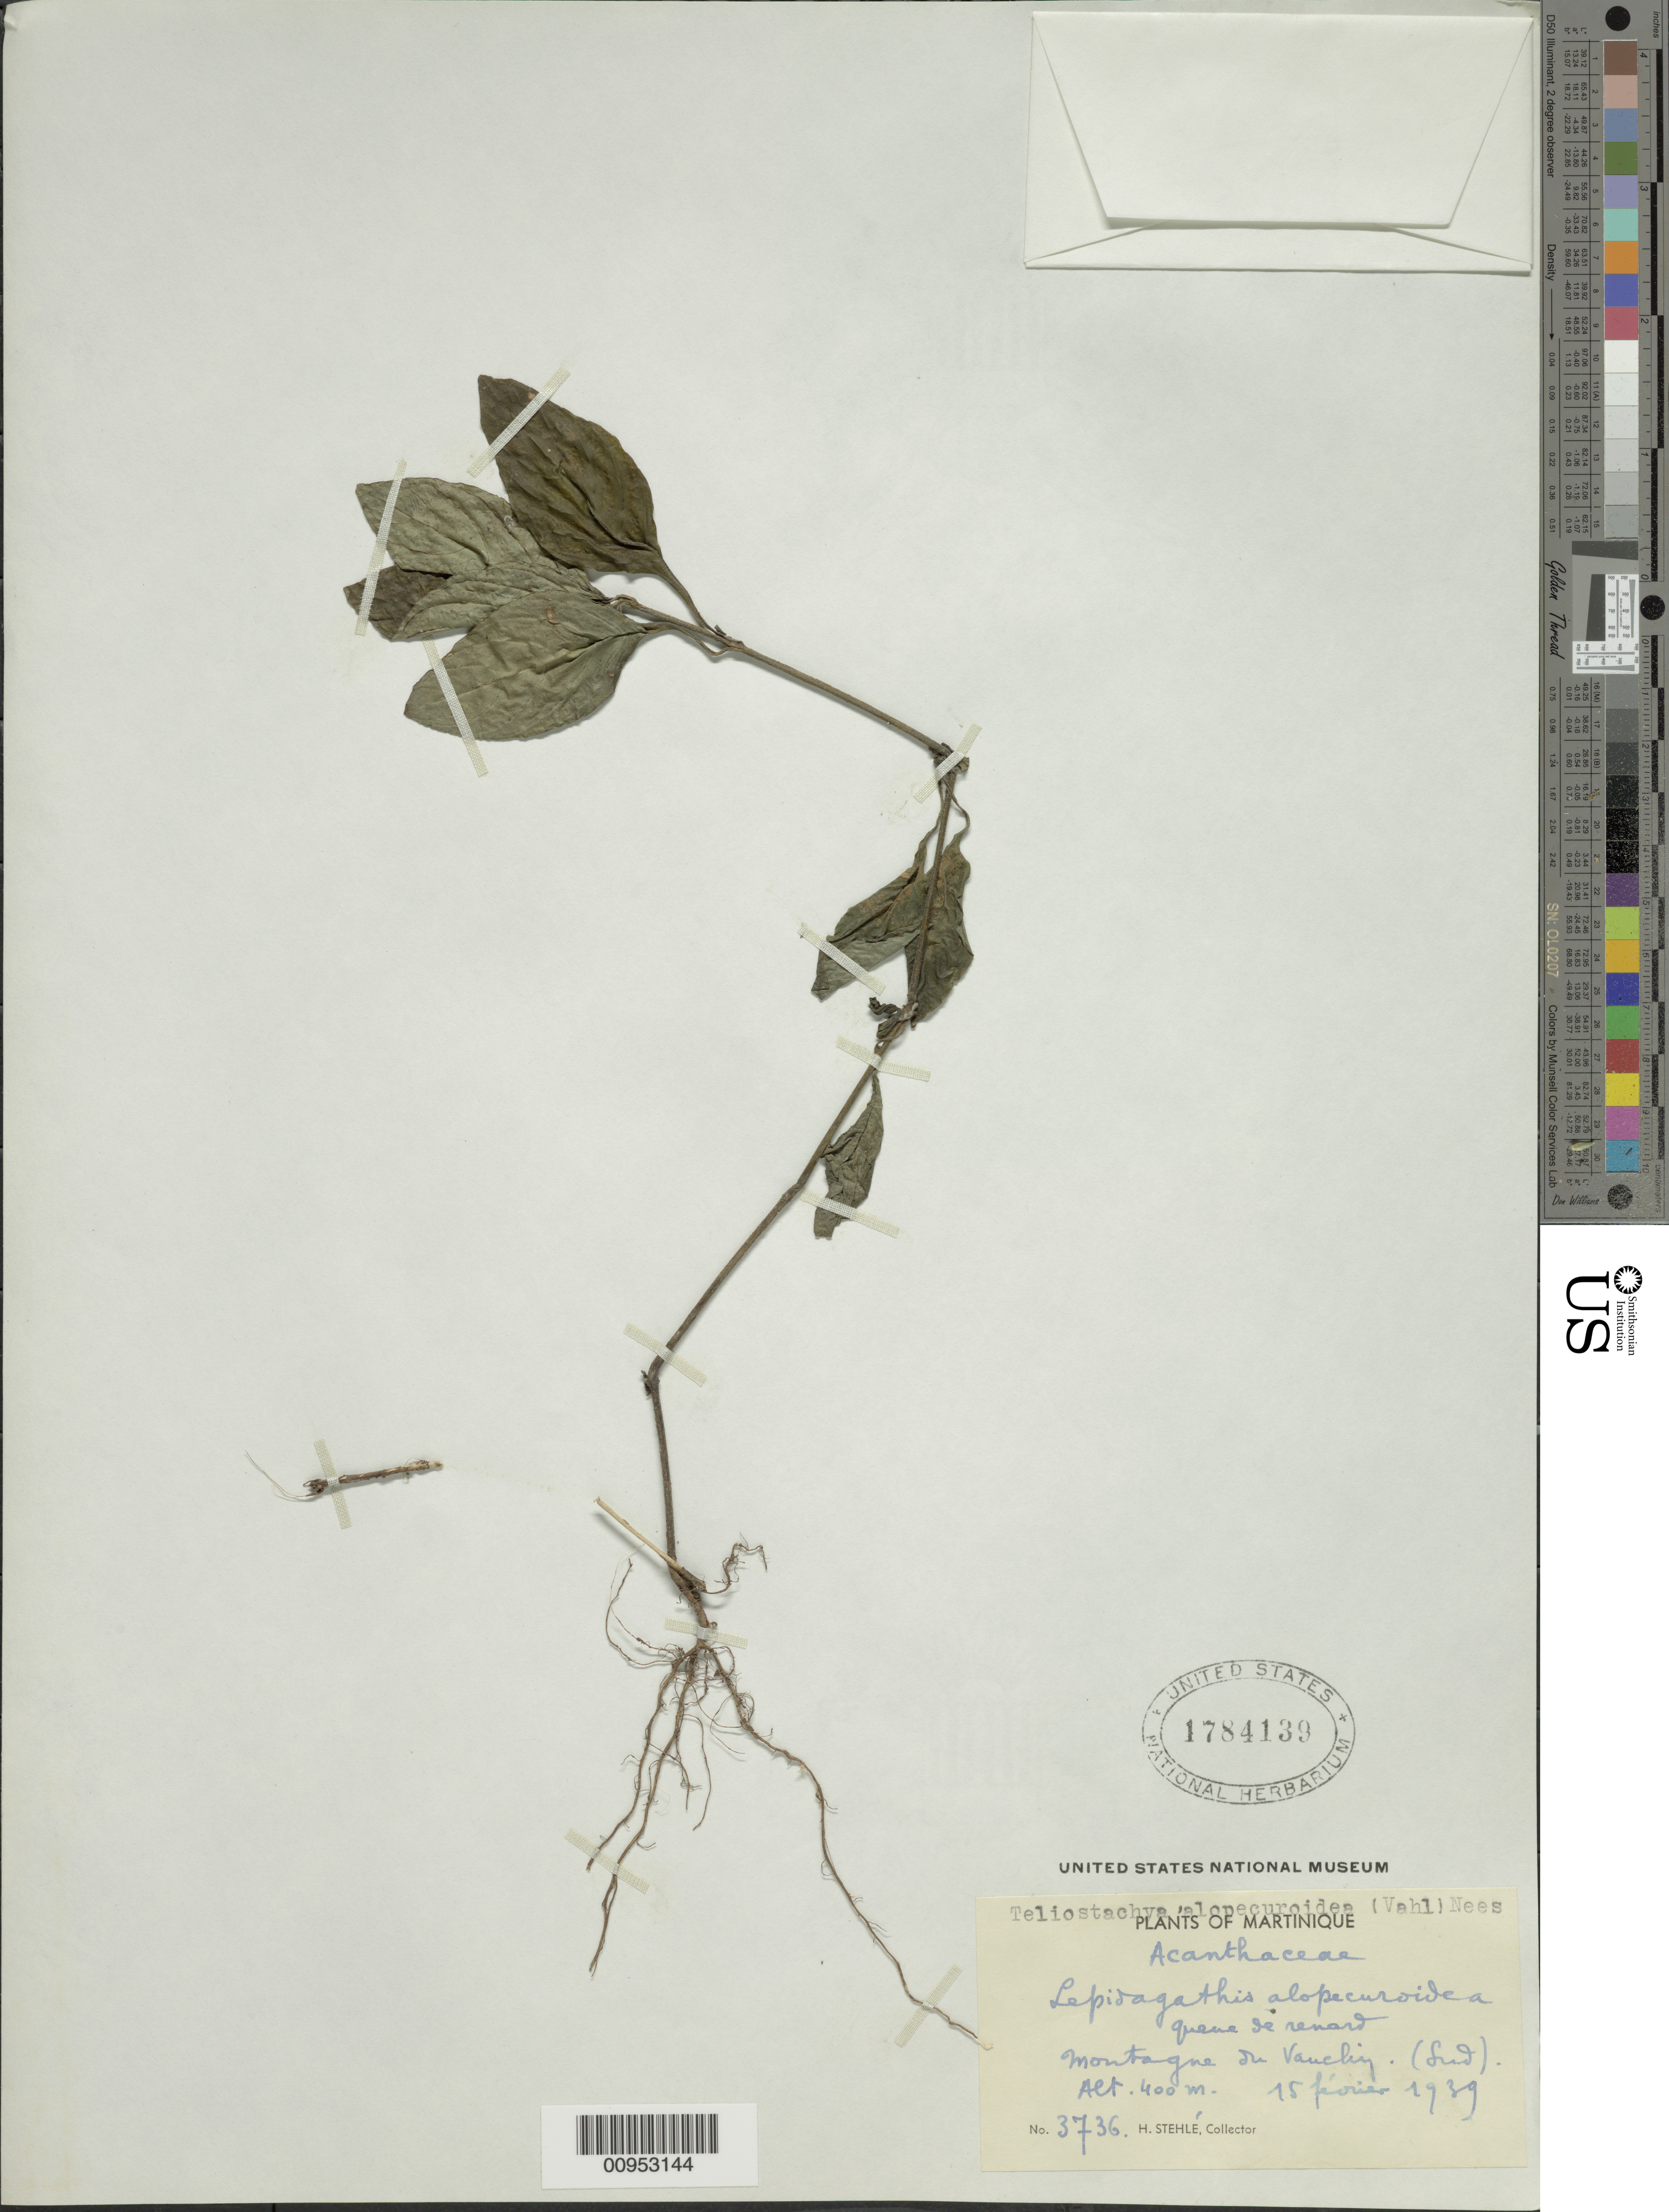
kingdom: Plantae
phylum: Tracheophyta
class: Magnoliopsida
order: Lamiales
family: Acanthaceae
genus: Teliostachya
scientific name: Teliostachya alopecuroidea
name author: (Vahl) Nees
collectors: H. Stehlé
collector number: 3736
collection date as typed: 15 Feb 1939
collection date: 1939-02-15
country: Martinique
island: Martinique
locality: Montagne du Vauchin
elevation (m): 400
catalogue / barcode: US 1784139